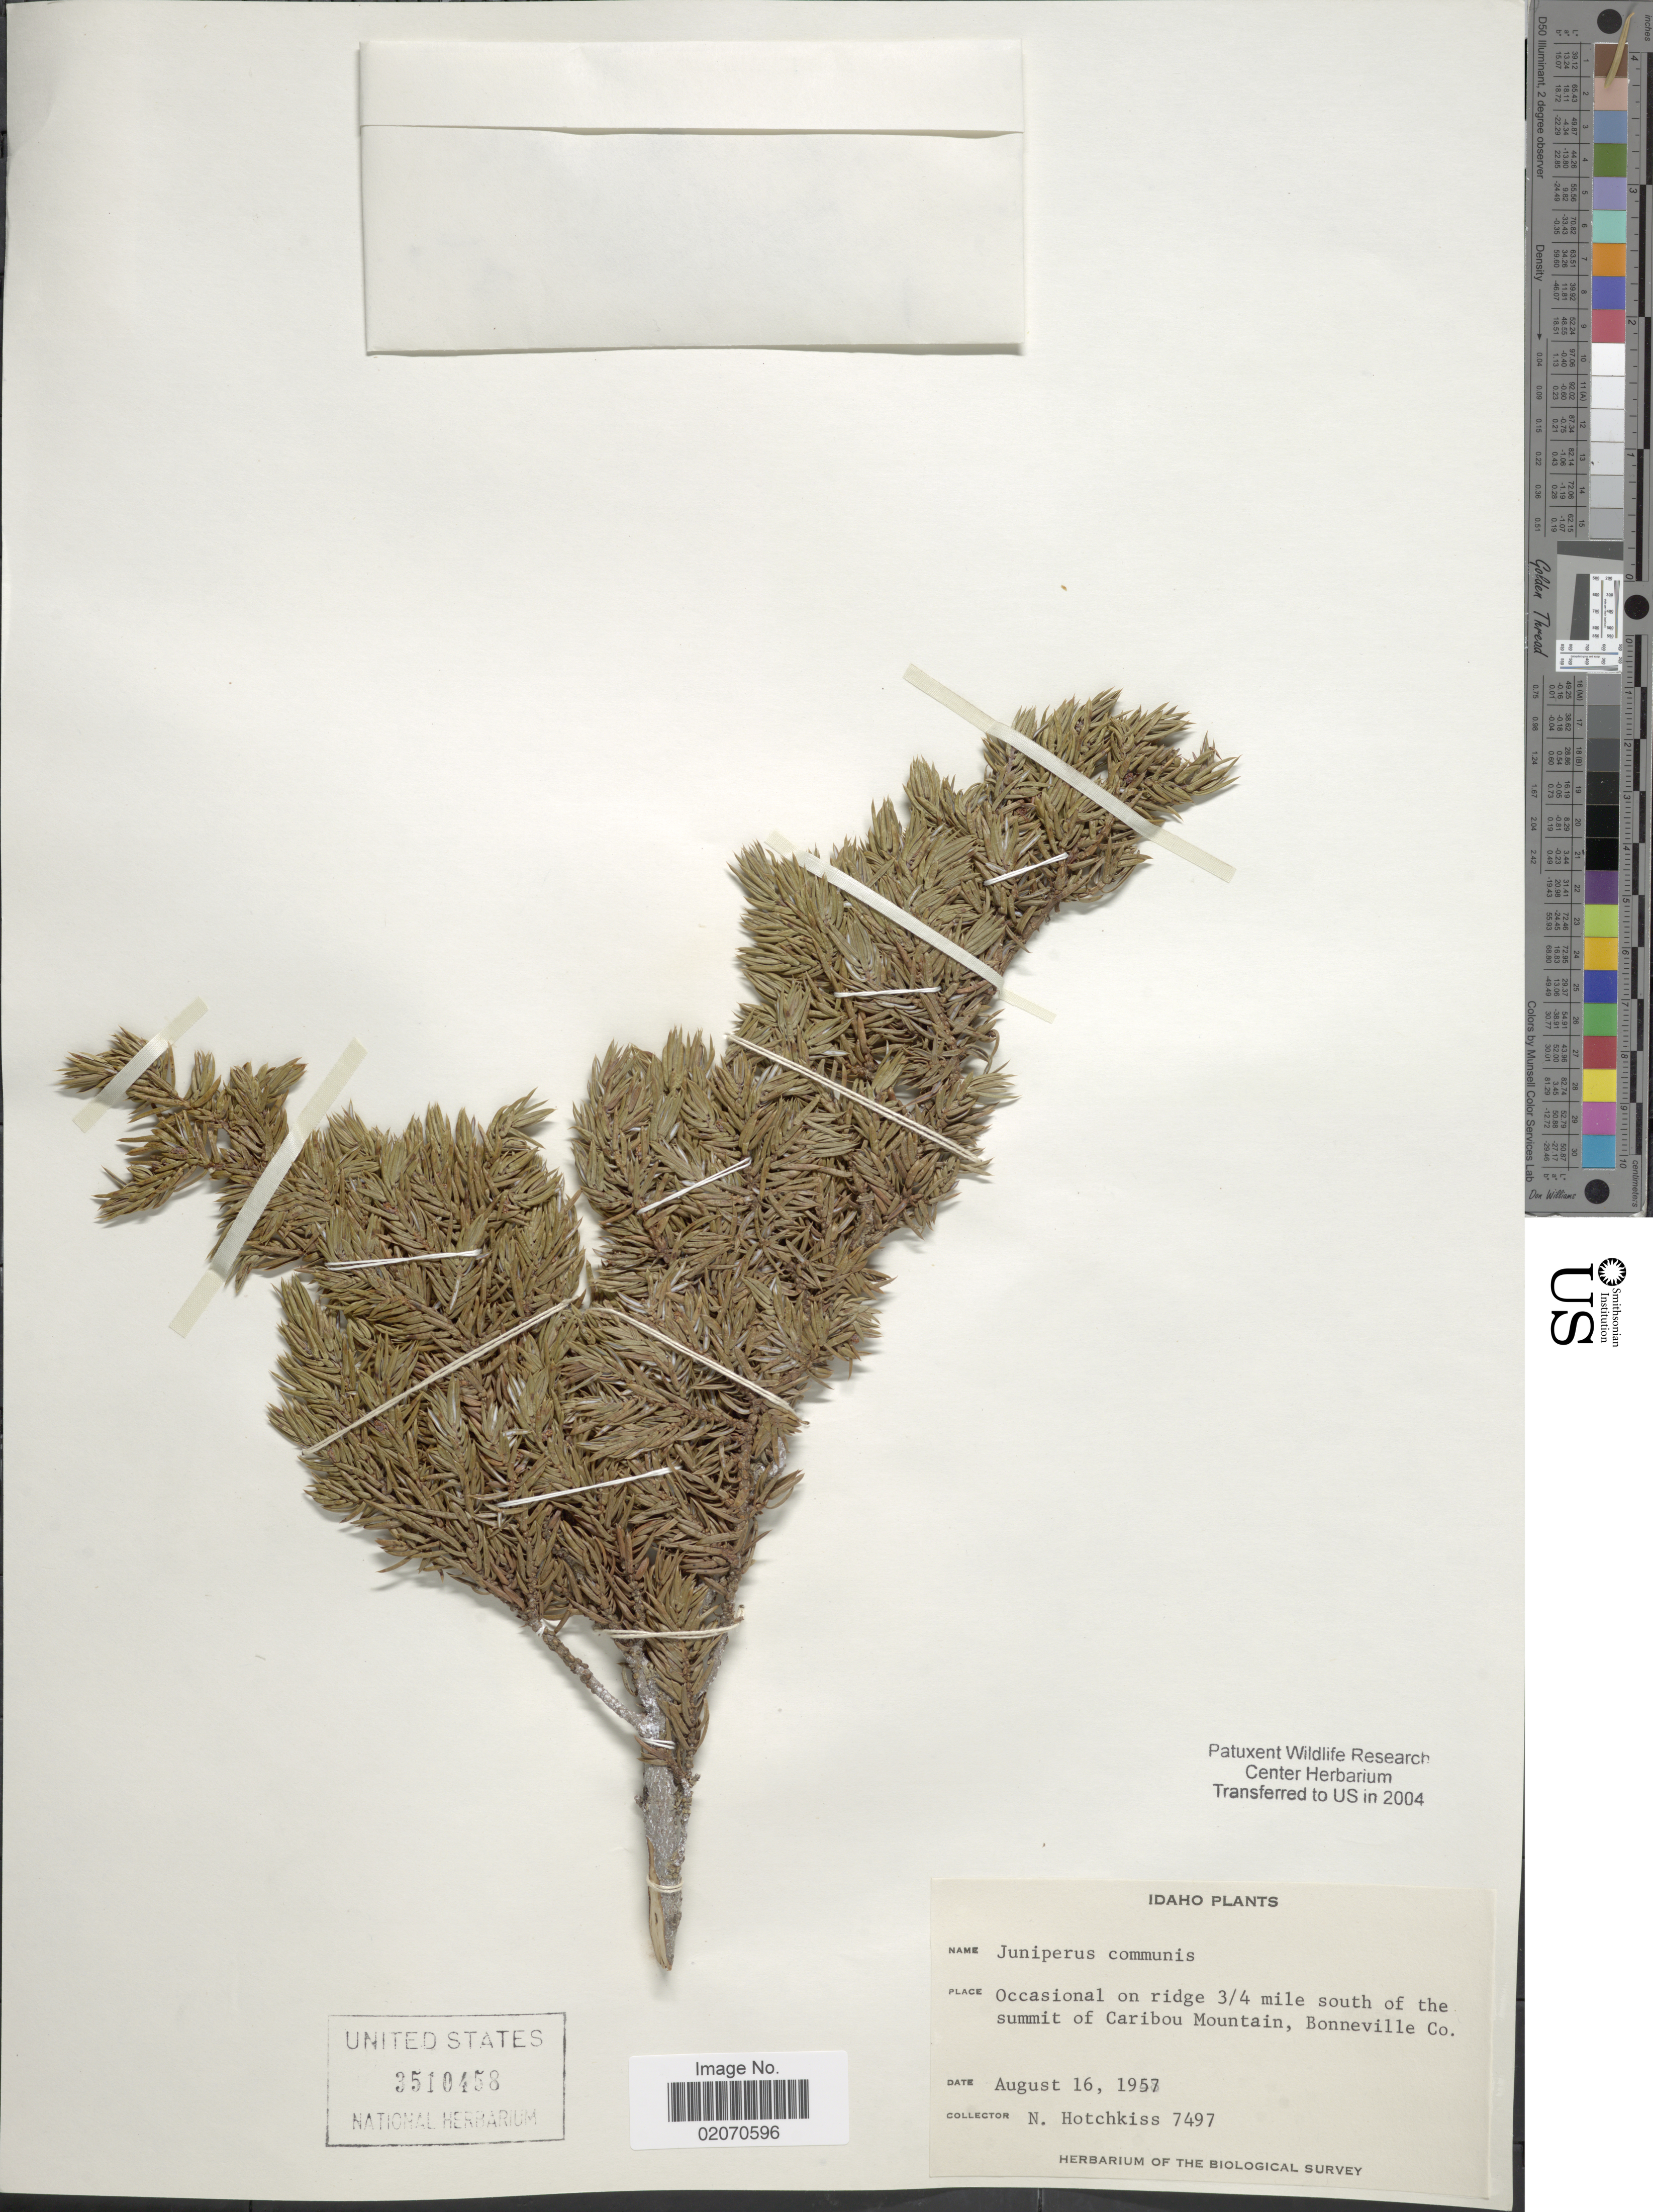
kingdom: Plantae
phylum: Tracheophyta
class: Pinopsida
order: Pinales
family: Cupressaceae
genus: Juniperus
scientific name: Juniperus communis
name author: L.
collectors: N. Hotchkiss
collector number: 7497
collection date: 1957-08-16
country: United States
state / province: Idaho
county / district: Bonneville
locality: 3/4 mile S of the summit of Caribou Mountain.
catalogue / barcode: US 3510458